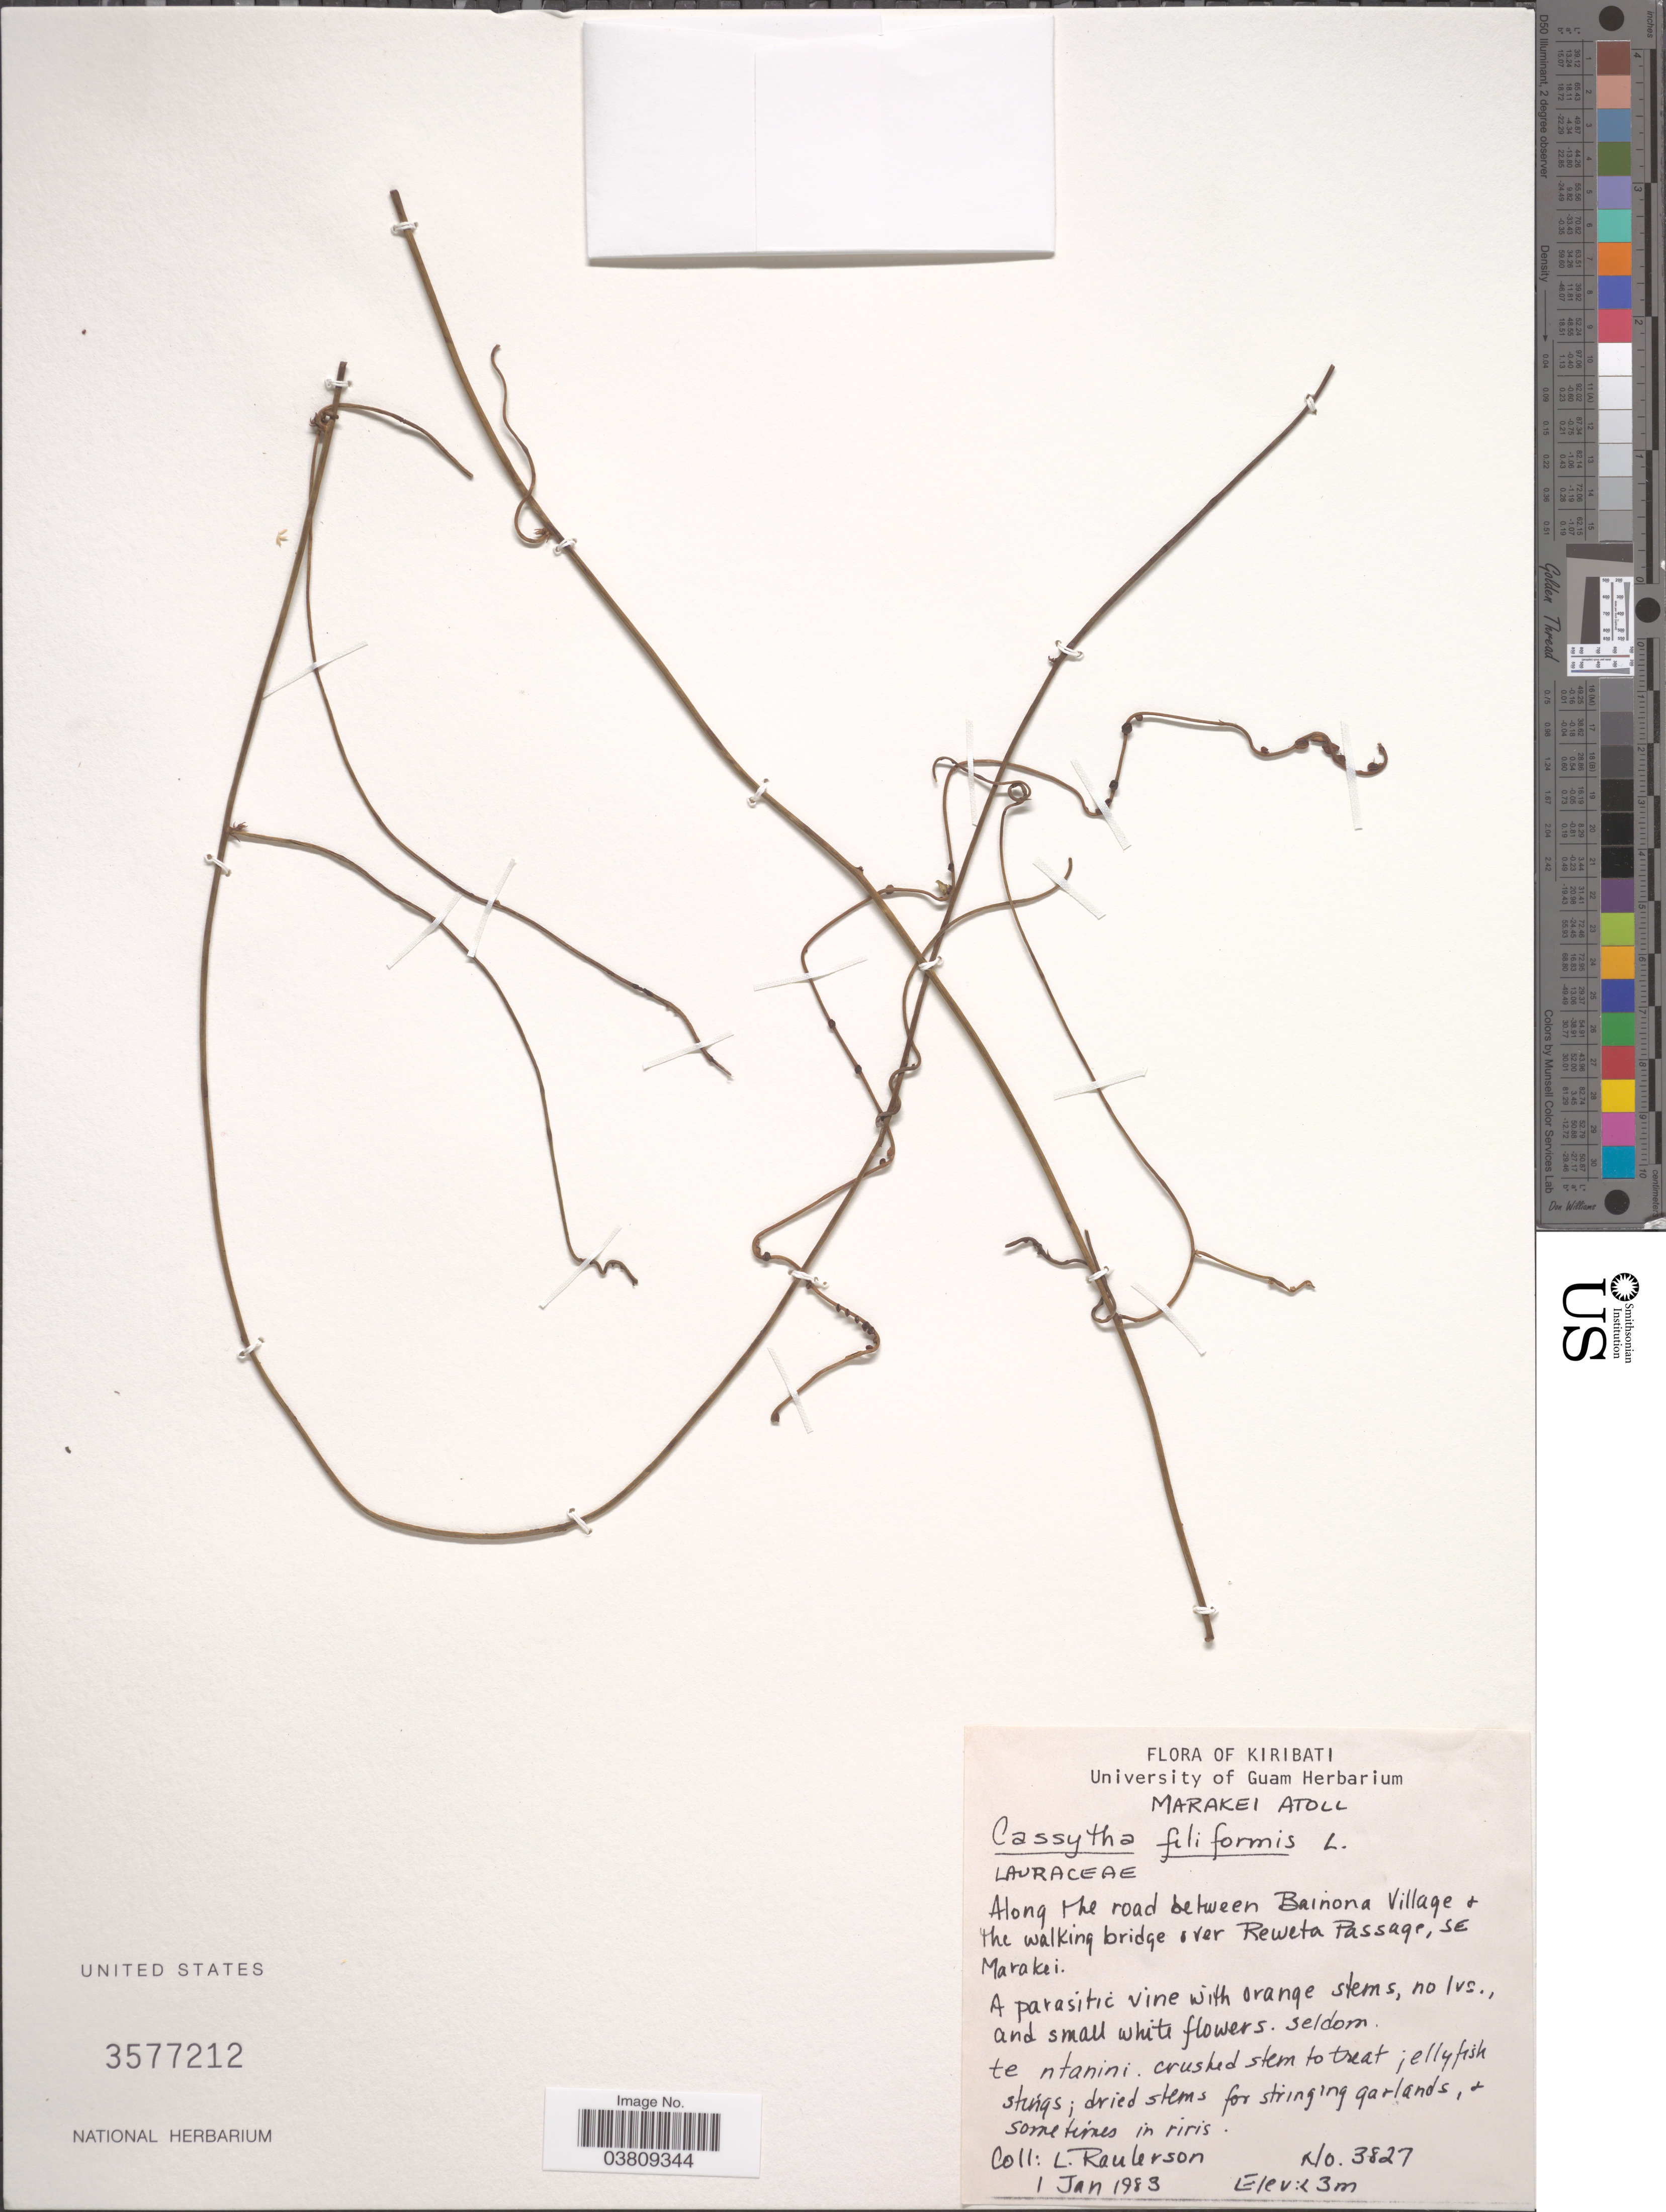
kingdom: Plantae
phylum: Tracheophyta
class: Magnoliopsida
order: Laurales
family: Lauraceae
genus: Cassytha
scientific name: Cassytha filiformis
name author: L.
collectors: L. Raulerson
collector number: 3827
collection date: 1983-01-01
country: Kiribati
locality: Marakei Atoll. Along the road between Bainona Village & the walking bridge over Reweta Passage, SE Marakei.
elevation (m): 3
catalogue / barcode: US 3577212